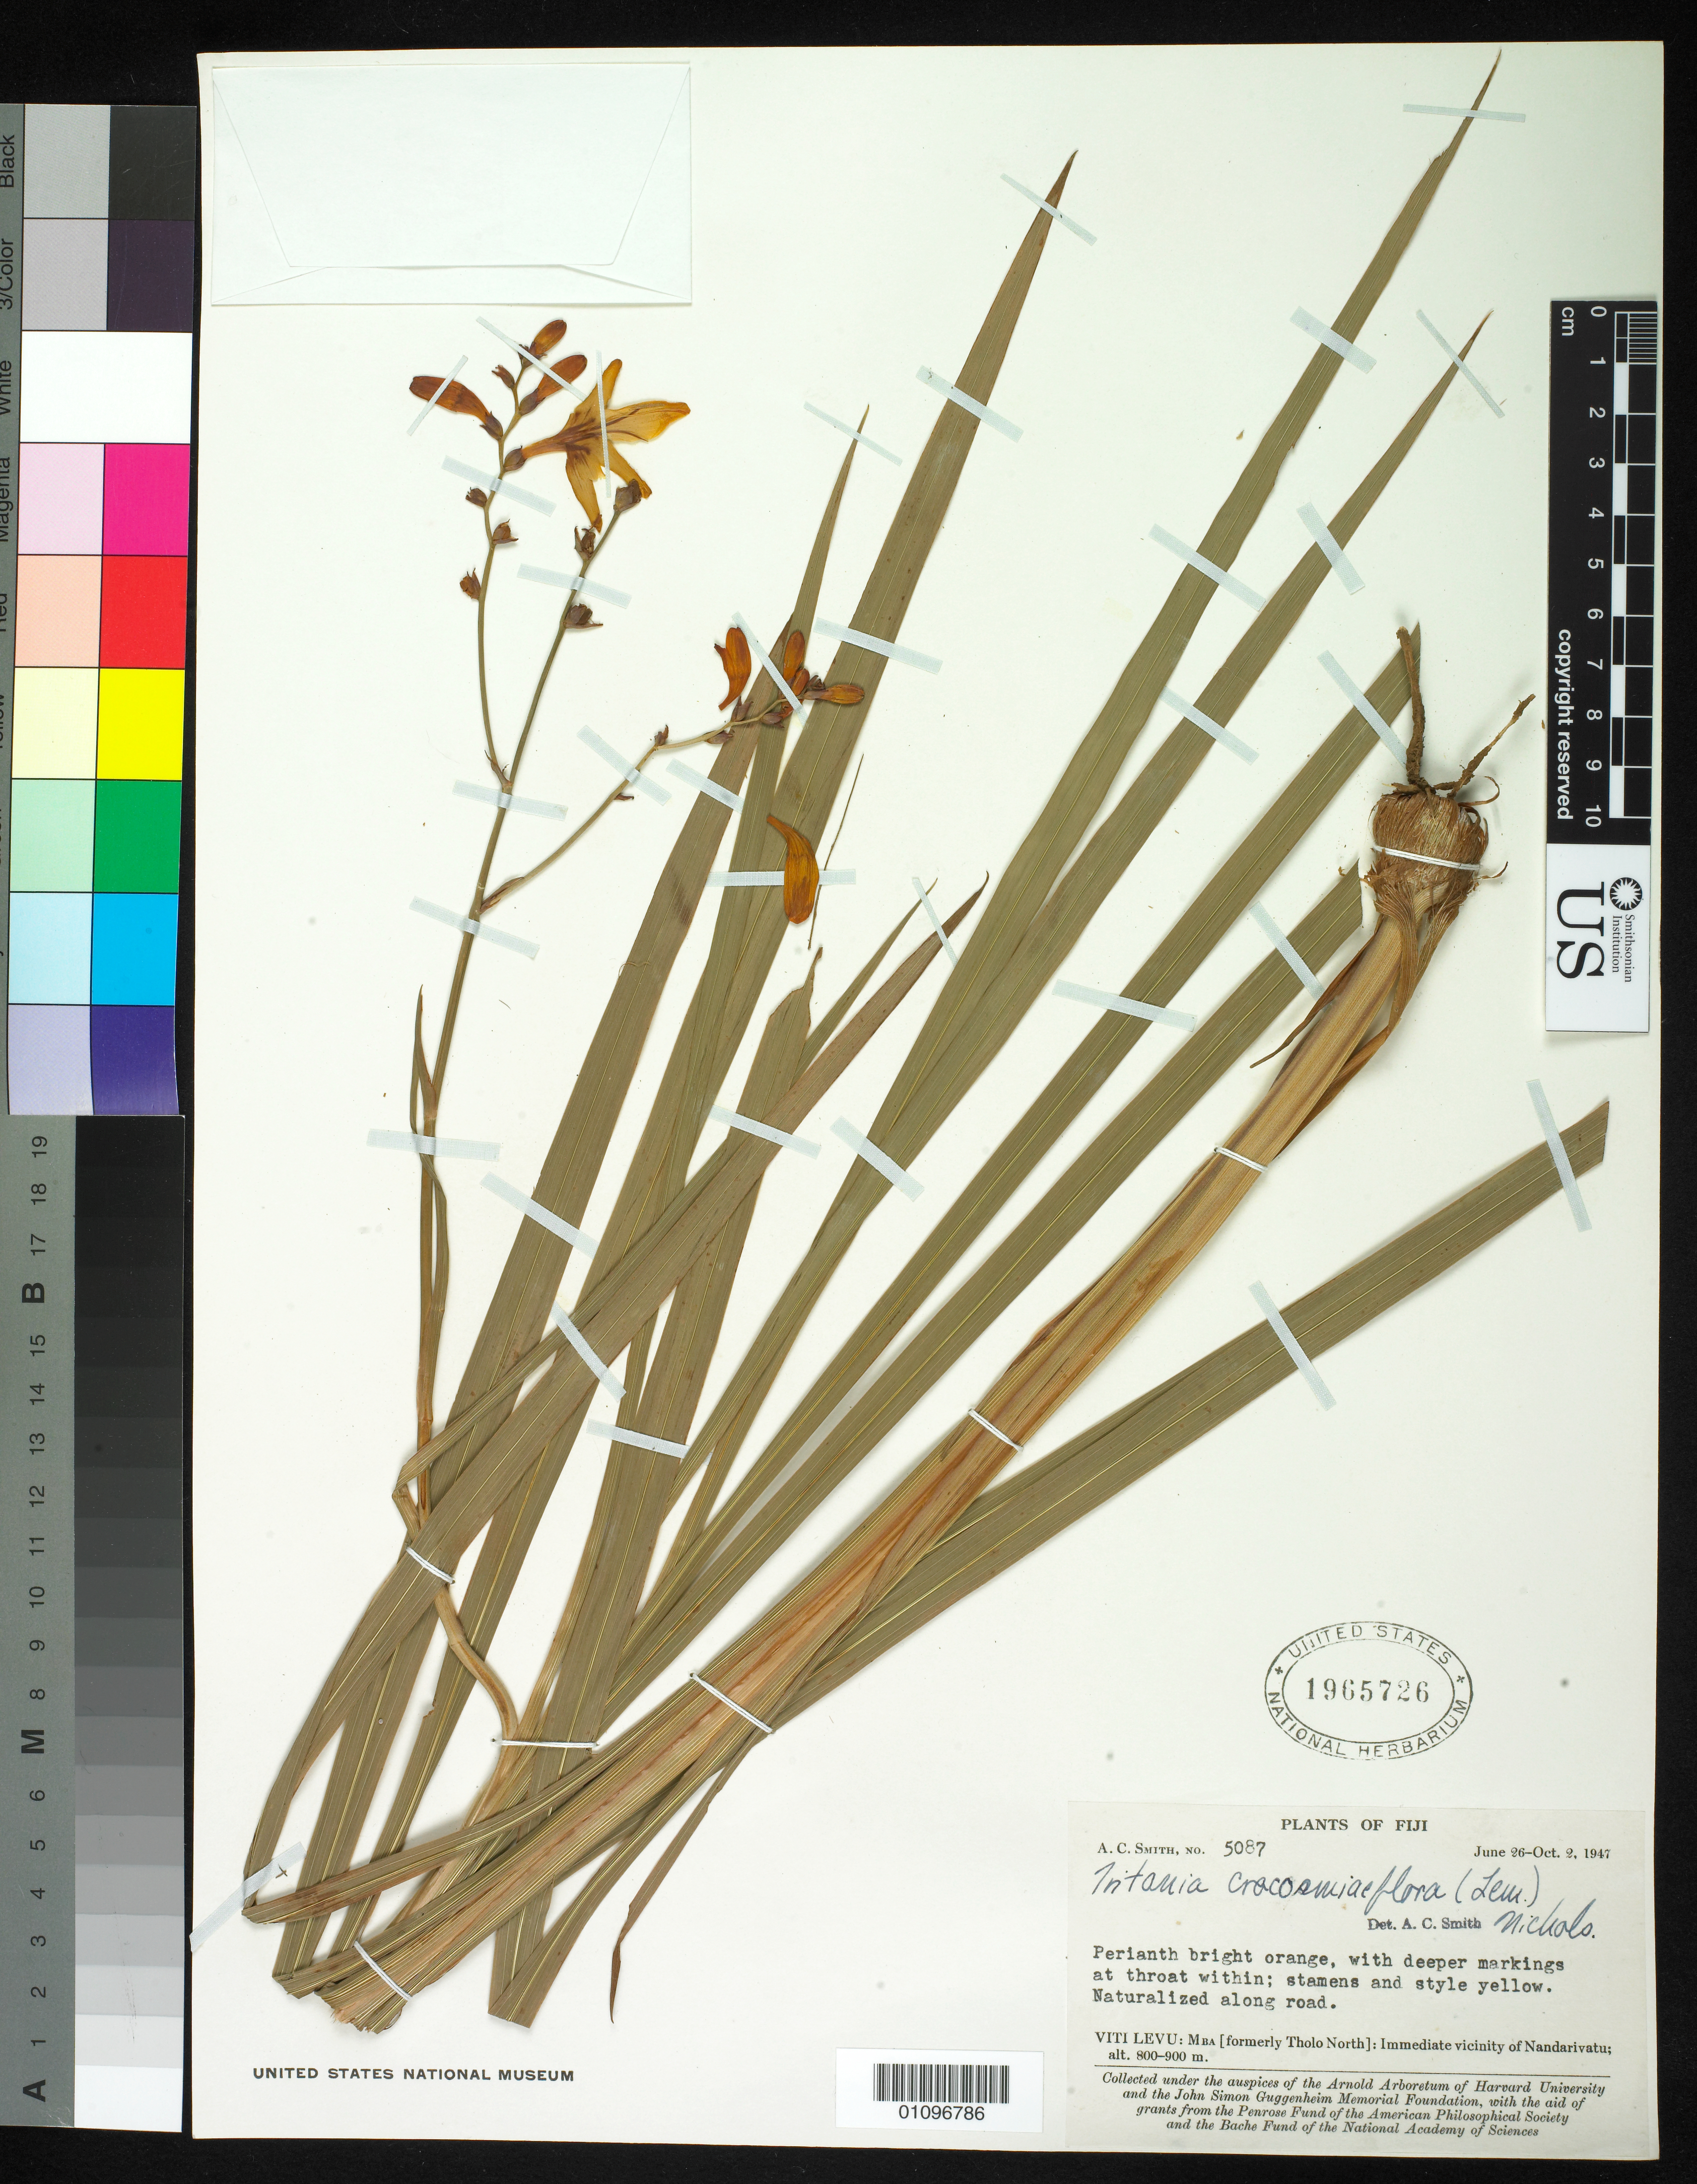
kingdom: Plantae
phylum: Tracheophyta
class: Liliopsida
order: Asparagales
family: Iridaceae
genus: Tritonia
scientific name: Tritonia crocosmiiflora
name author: (Lemoine) G. Nicholson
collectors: A. C. Smith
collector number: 5087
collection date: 1947-06-26/1947-10-02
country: Fiji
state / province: Mba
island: Viti Levu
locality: Immediate vicinity of nandarivatu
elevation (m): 800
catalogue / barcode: US 1965726